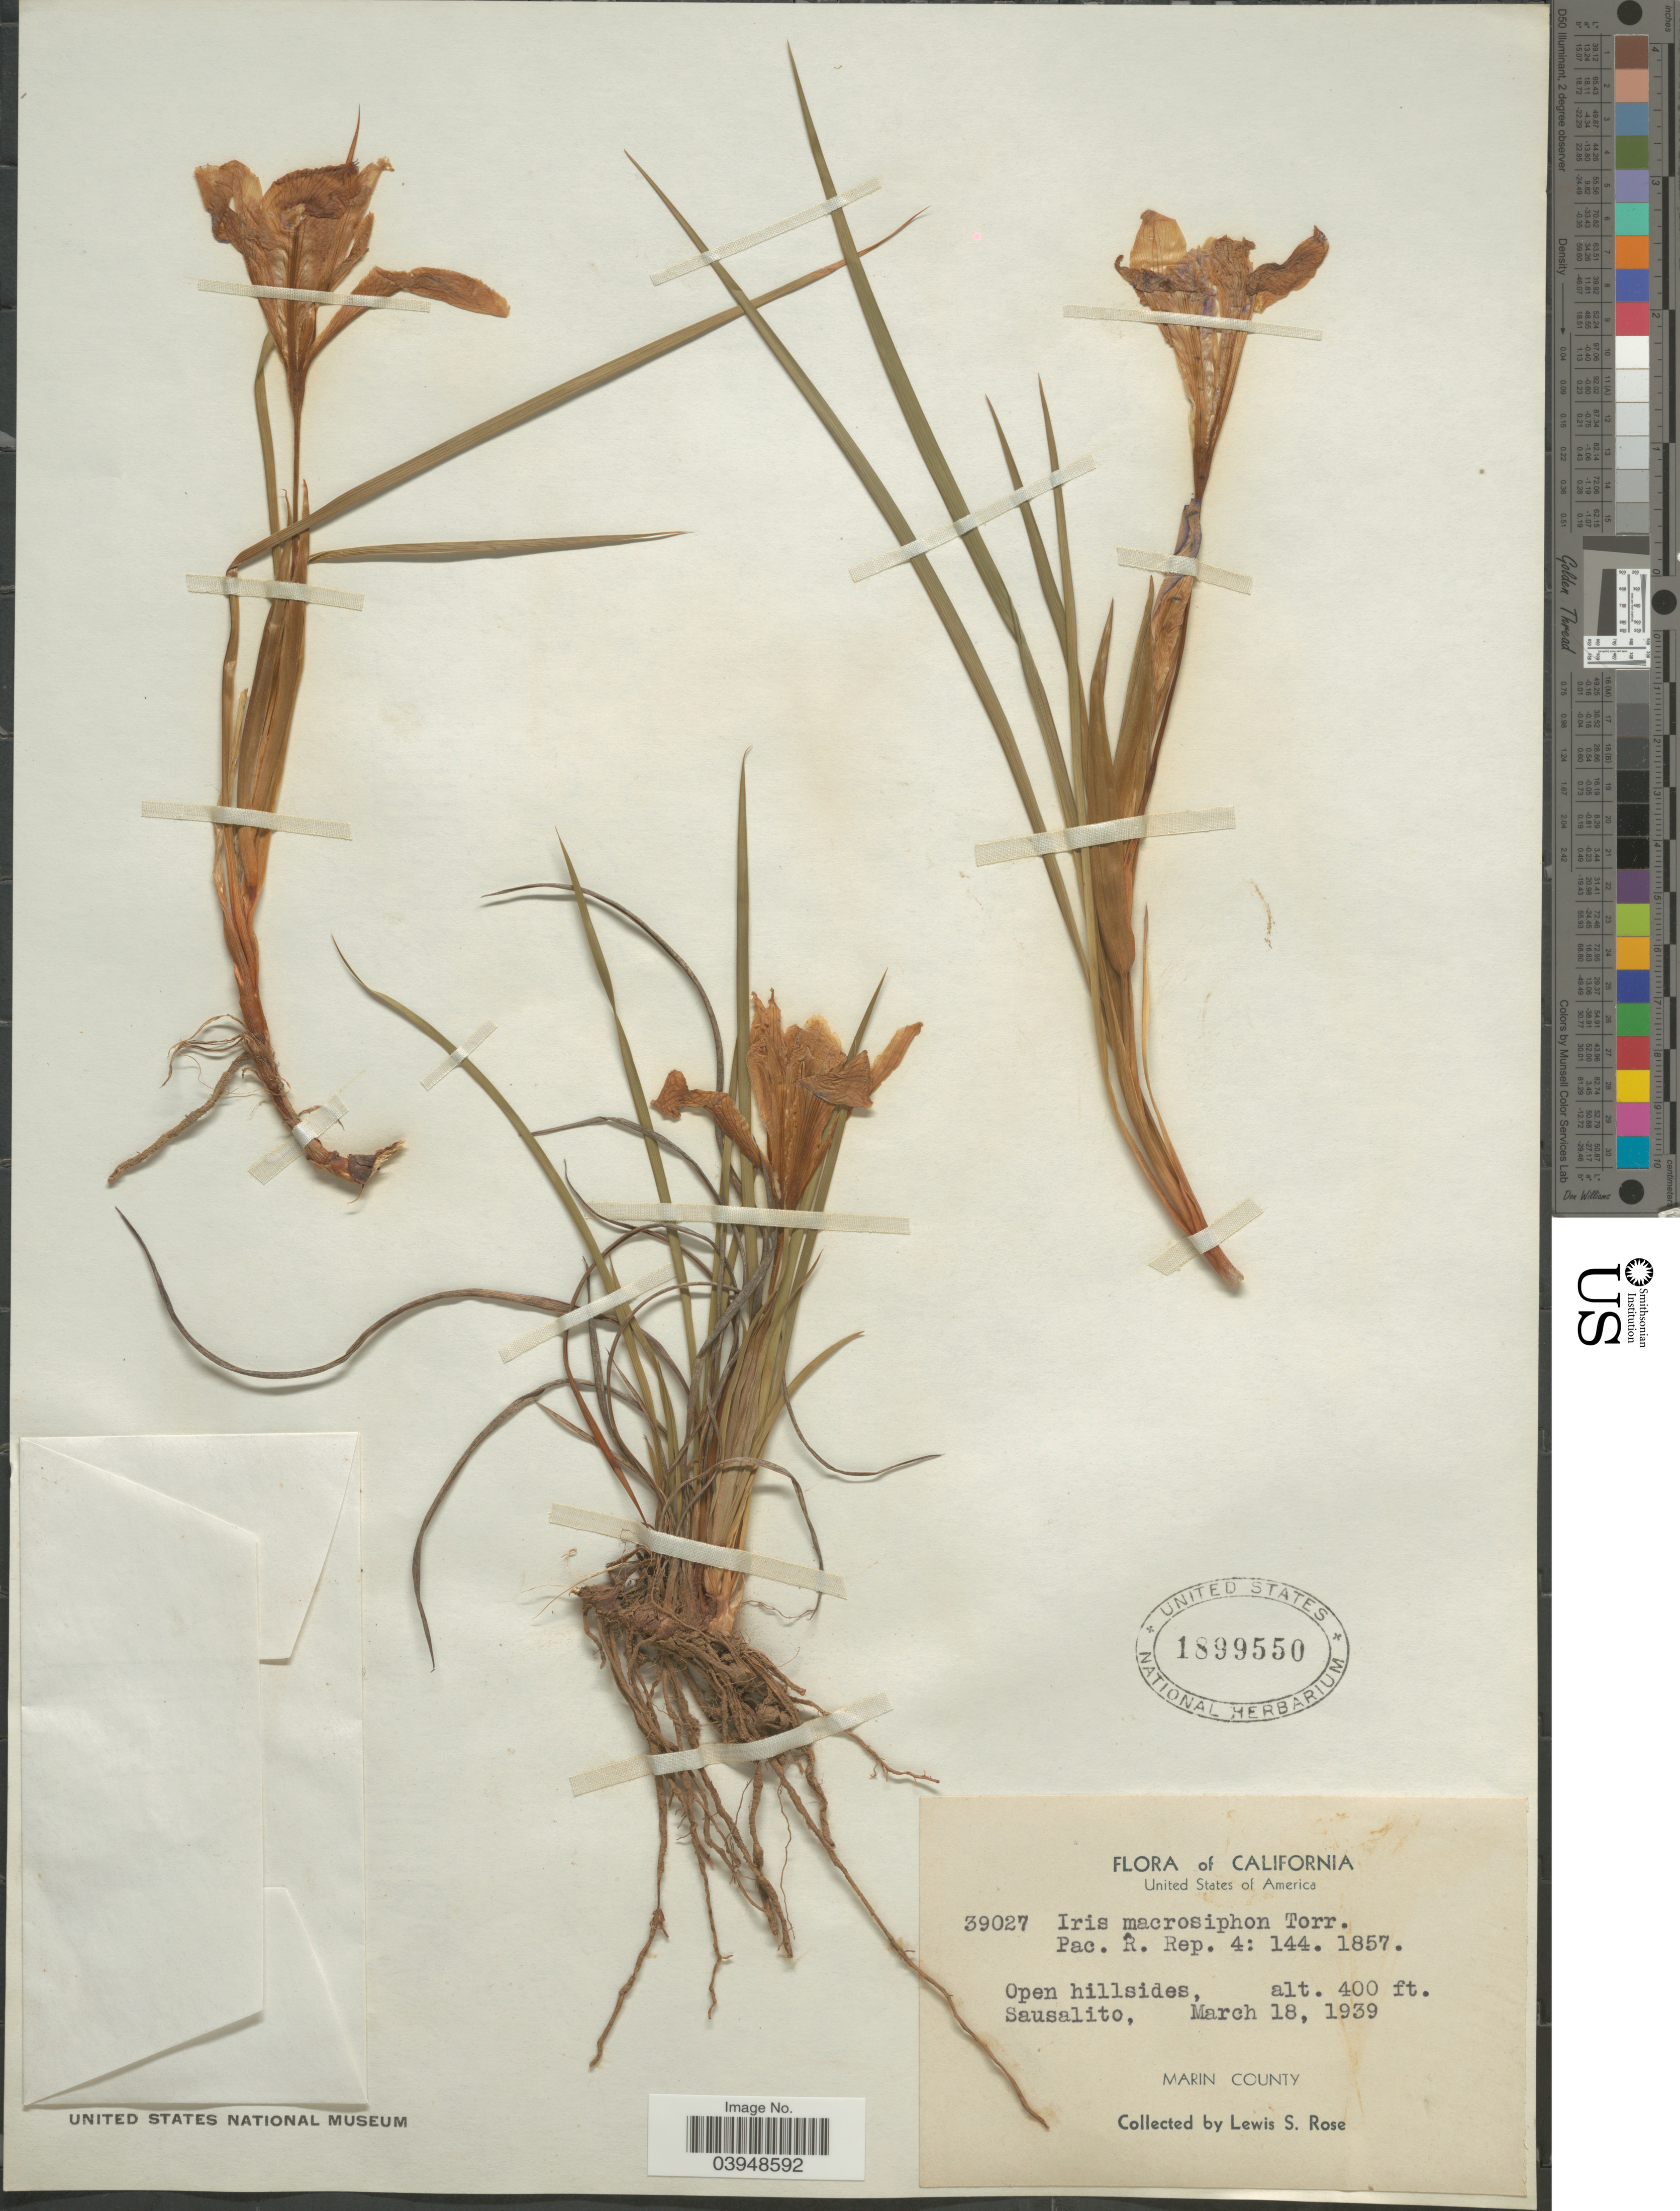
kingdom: Plantae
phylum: Tracheophyta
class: Liliopsida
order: Asparagales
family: Iridaceae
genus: Iris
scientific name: Iris macrosiphon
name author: Torr.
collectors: L. S. Rose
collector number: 39027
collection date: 1939-03-18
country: United States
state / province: California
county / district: Marin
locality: Open hillsides, Sausalito. Marin County.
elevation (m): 122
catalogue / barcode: US 1899550